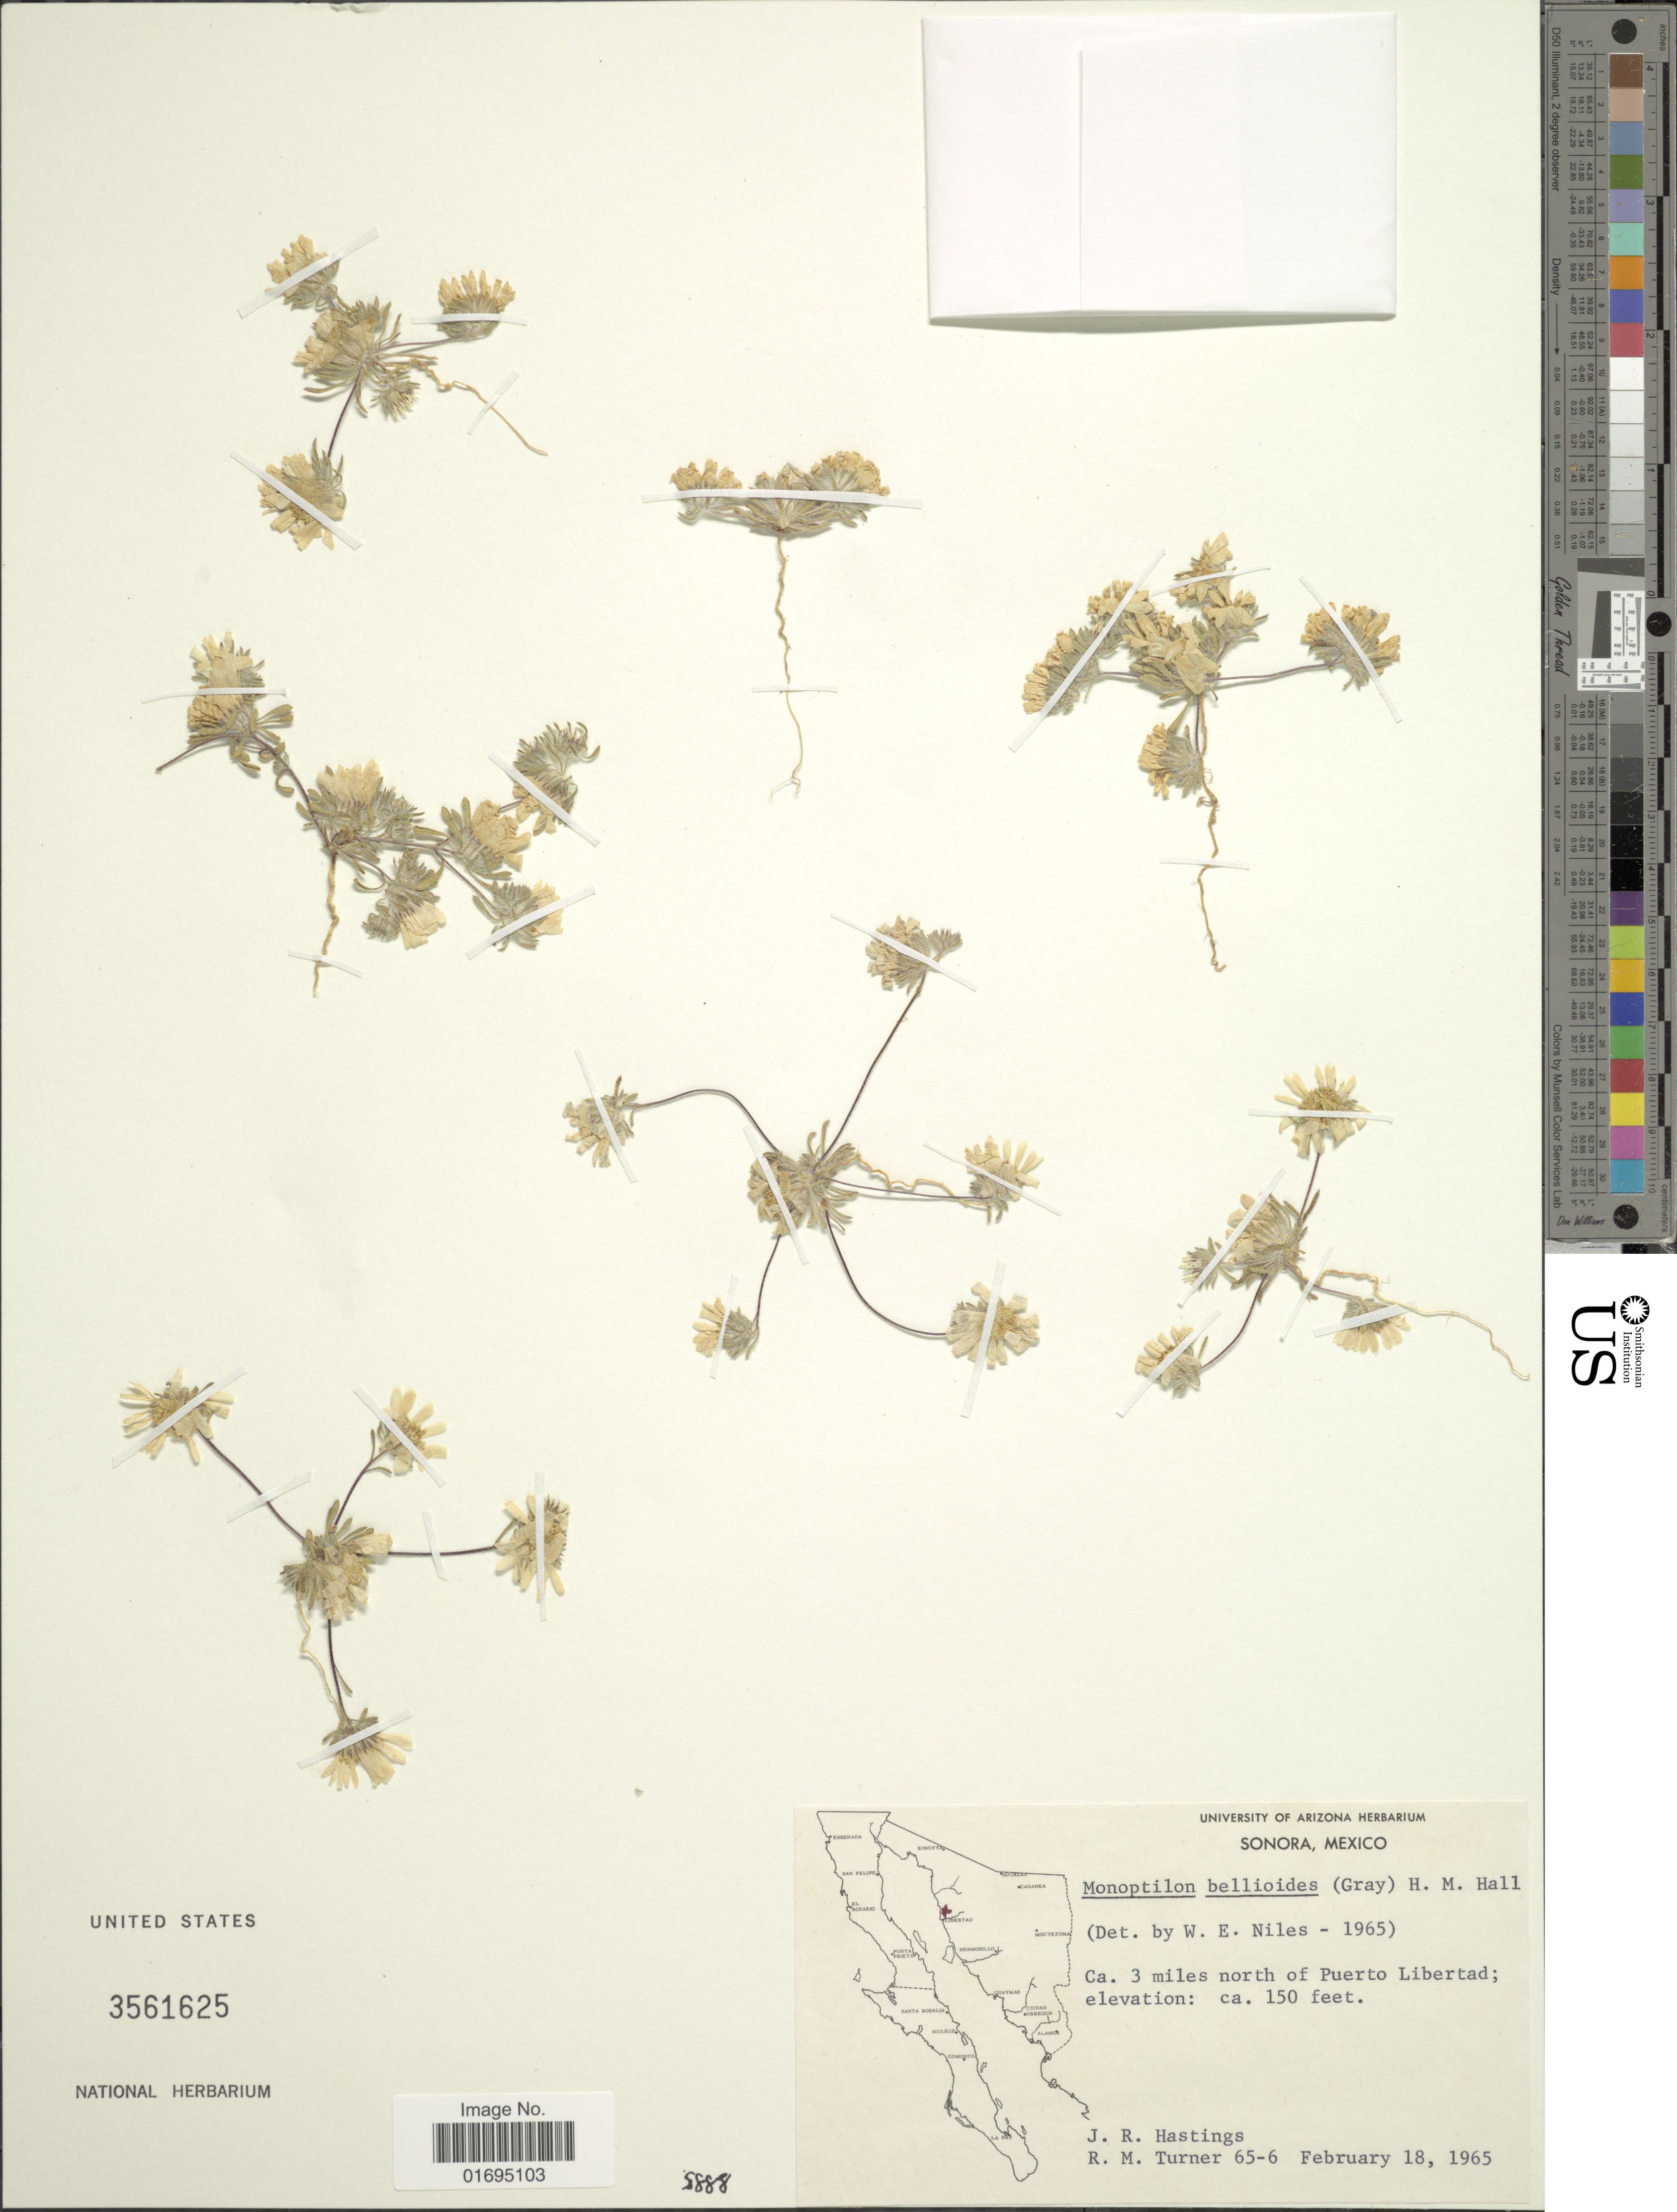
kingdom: Plantae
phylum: Tracheophyta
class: Magnoliopsida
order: Asterales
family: Asteraceae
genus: Monoptilon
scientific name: Monoptilon bellioides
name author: (A. Gray) H.M. Hall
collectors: J. Hastings & R. M. Turner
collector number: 65-6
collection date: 1965-02-18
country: Mexico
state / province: Sonora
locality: Ca. 3 miles north of Puerto Libertad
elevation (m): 46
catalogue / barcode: US 3561625